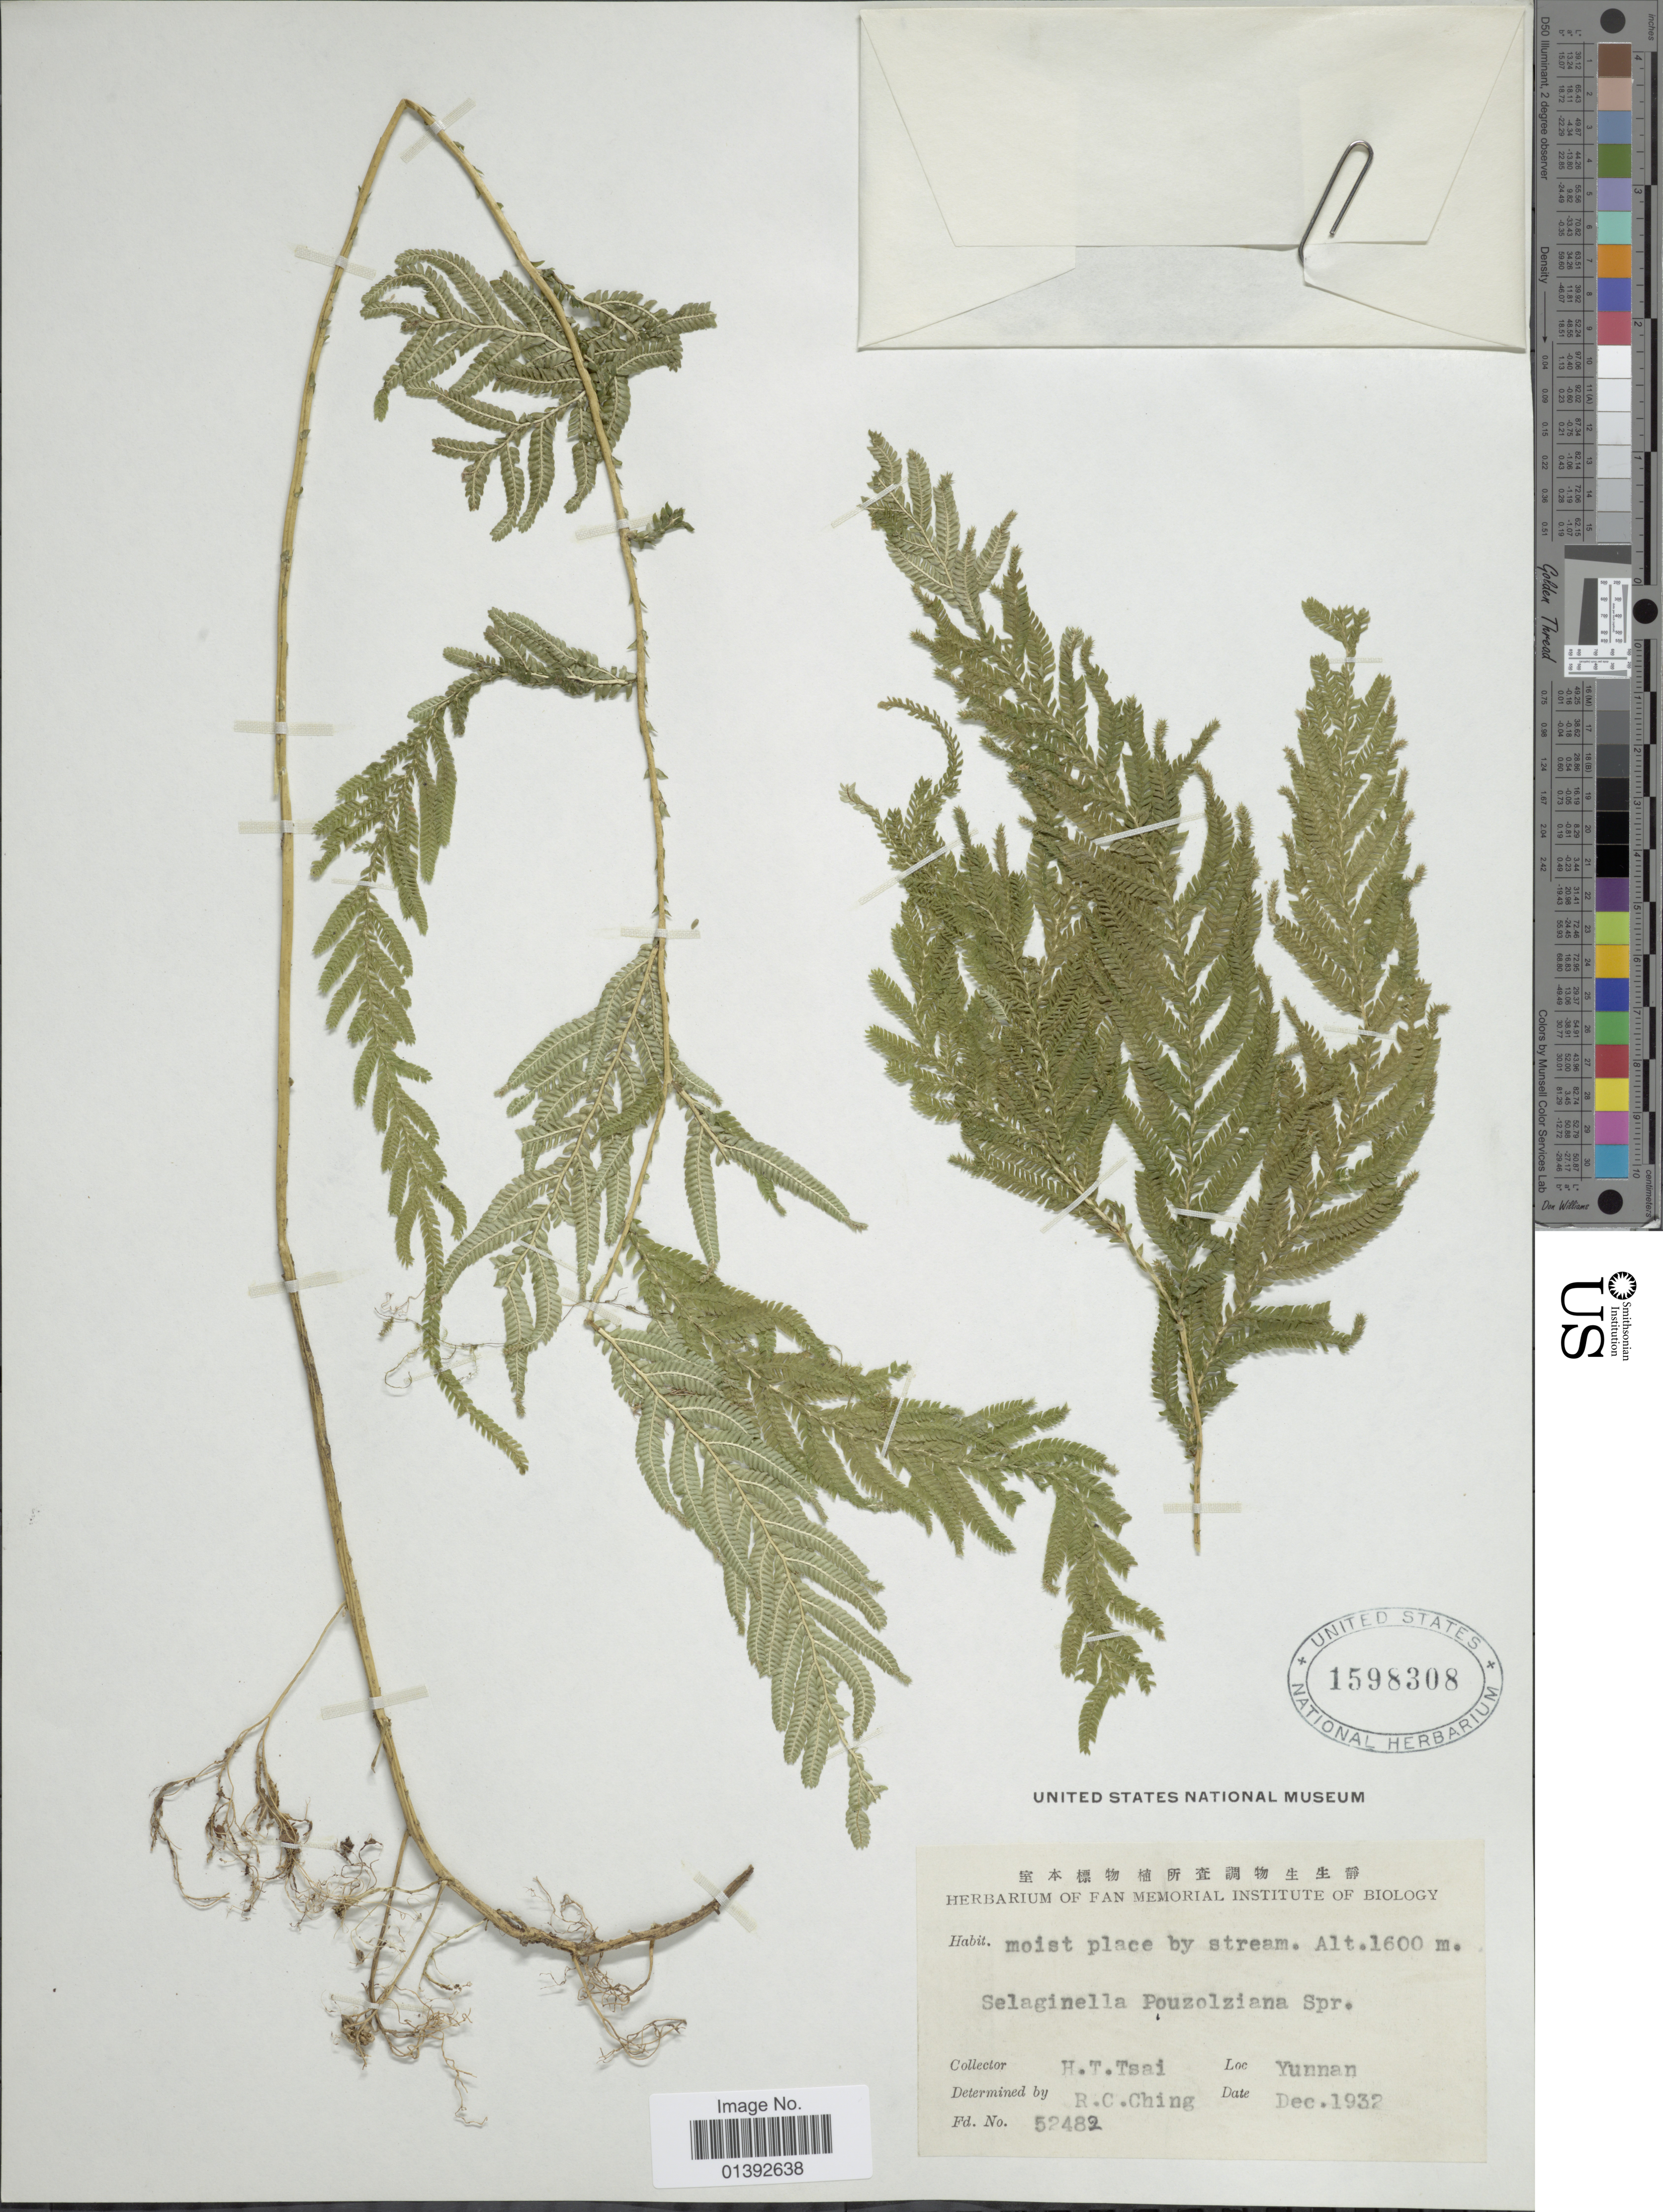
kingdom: Plantae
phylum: Tracheophyta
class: Lycopodiopsida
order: Selaginellales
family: Selaginellaceae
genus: Selaginella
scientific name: Selaginella delicatula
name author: (Desv.) Alston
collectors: H. Tsai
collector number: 52482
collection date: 1932-12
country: China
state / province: Yunnan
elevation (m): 1600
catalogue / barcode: US 1598308